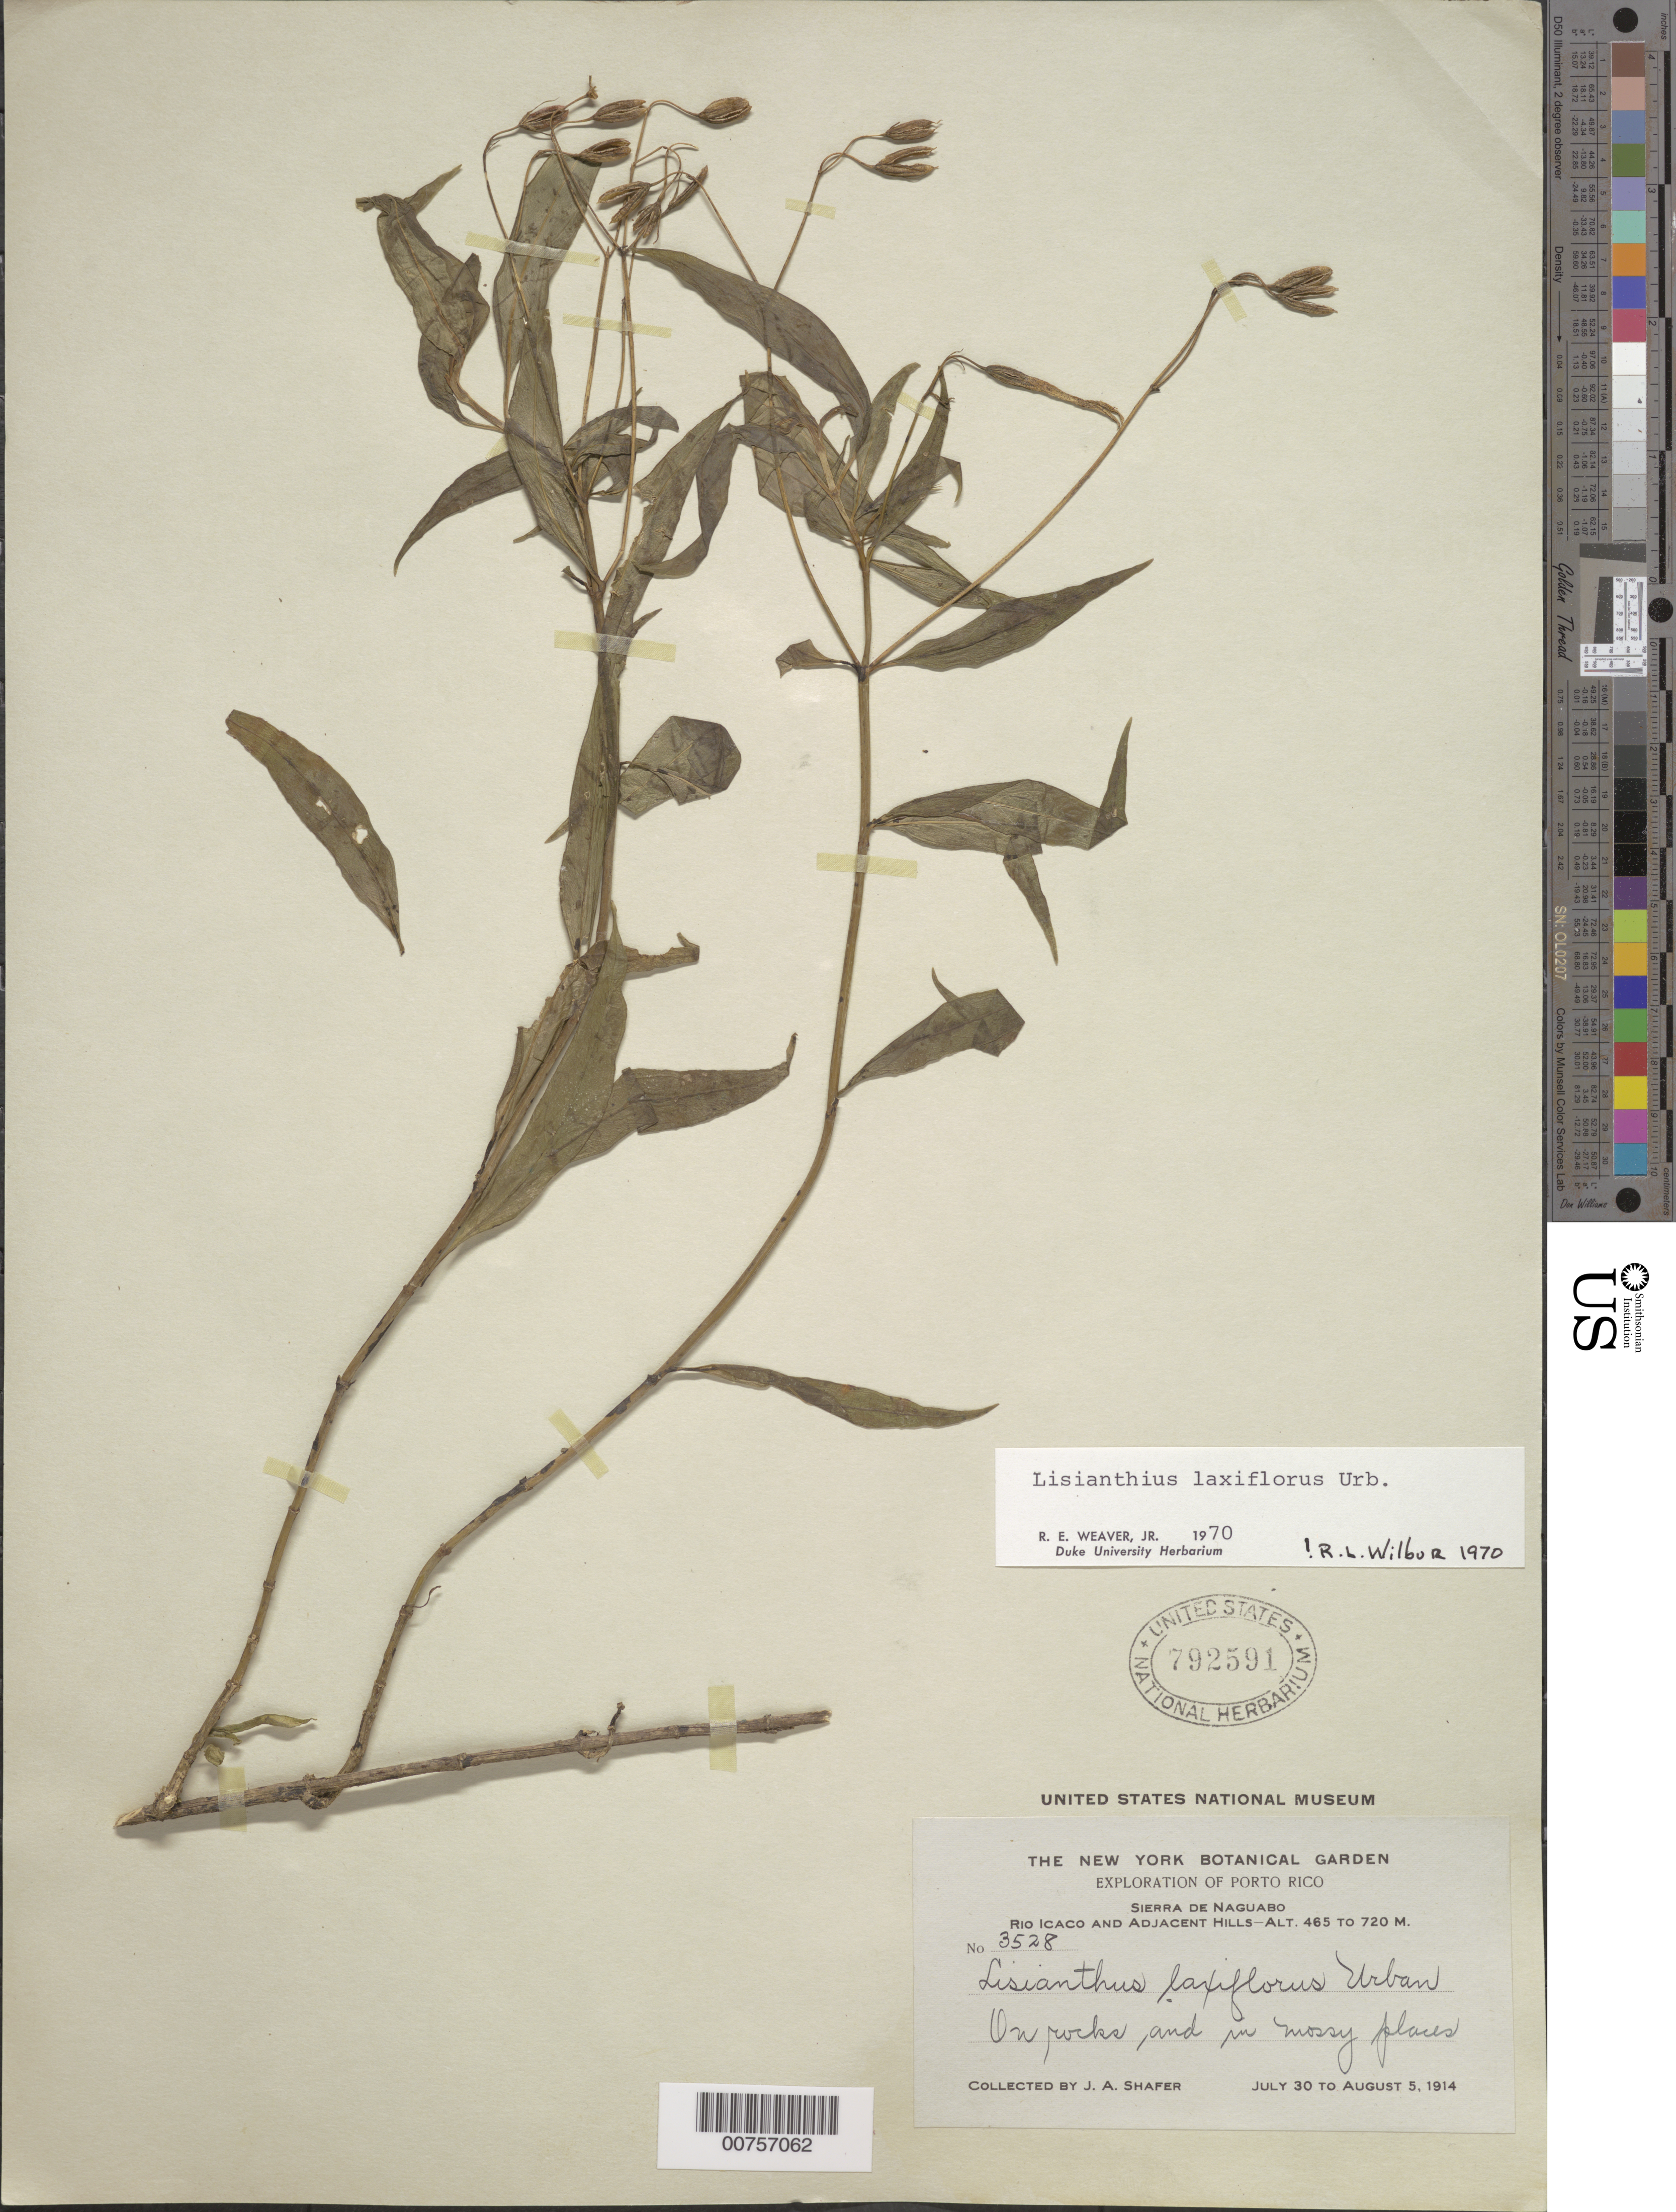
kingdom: Plantae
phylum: Tracheophyta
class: Magnoliopsida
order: Gentianales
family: Gentianaceae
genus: Lisianthius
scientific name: Lisianthius laxiflorus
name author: Urb.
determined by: Wilbur, R. L.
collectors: J. A. Shafer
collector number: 3528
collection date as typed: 30 Jul 1914 to 05 Aug 1914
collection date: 1914-07-30/1914-08-05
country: Puerto Rico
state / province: Naguabo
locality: Río Icaco and adjacent hills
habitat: On rocks, and in mossy places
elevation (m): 465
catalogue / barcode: US 792591